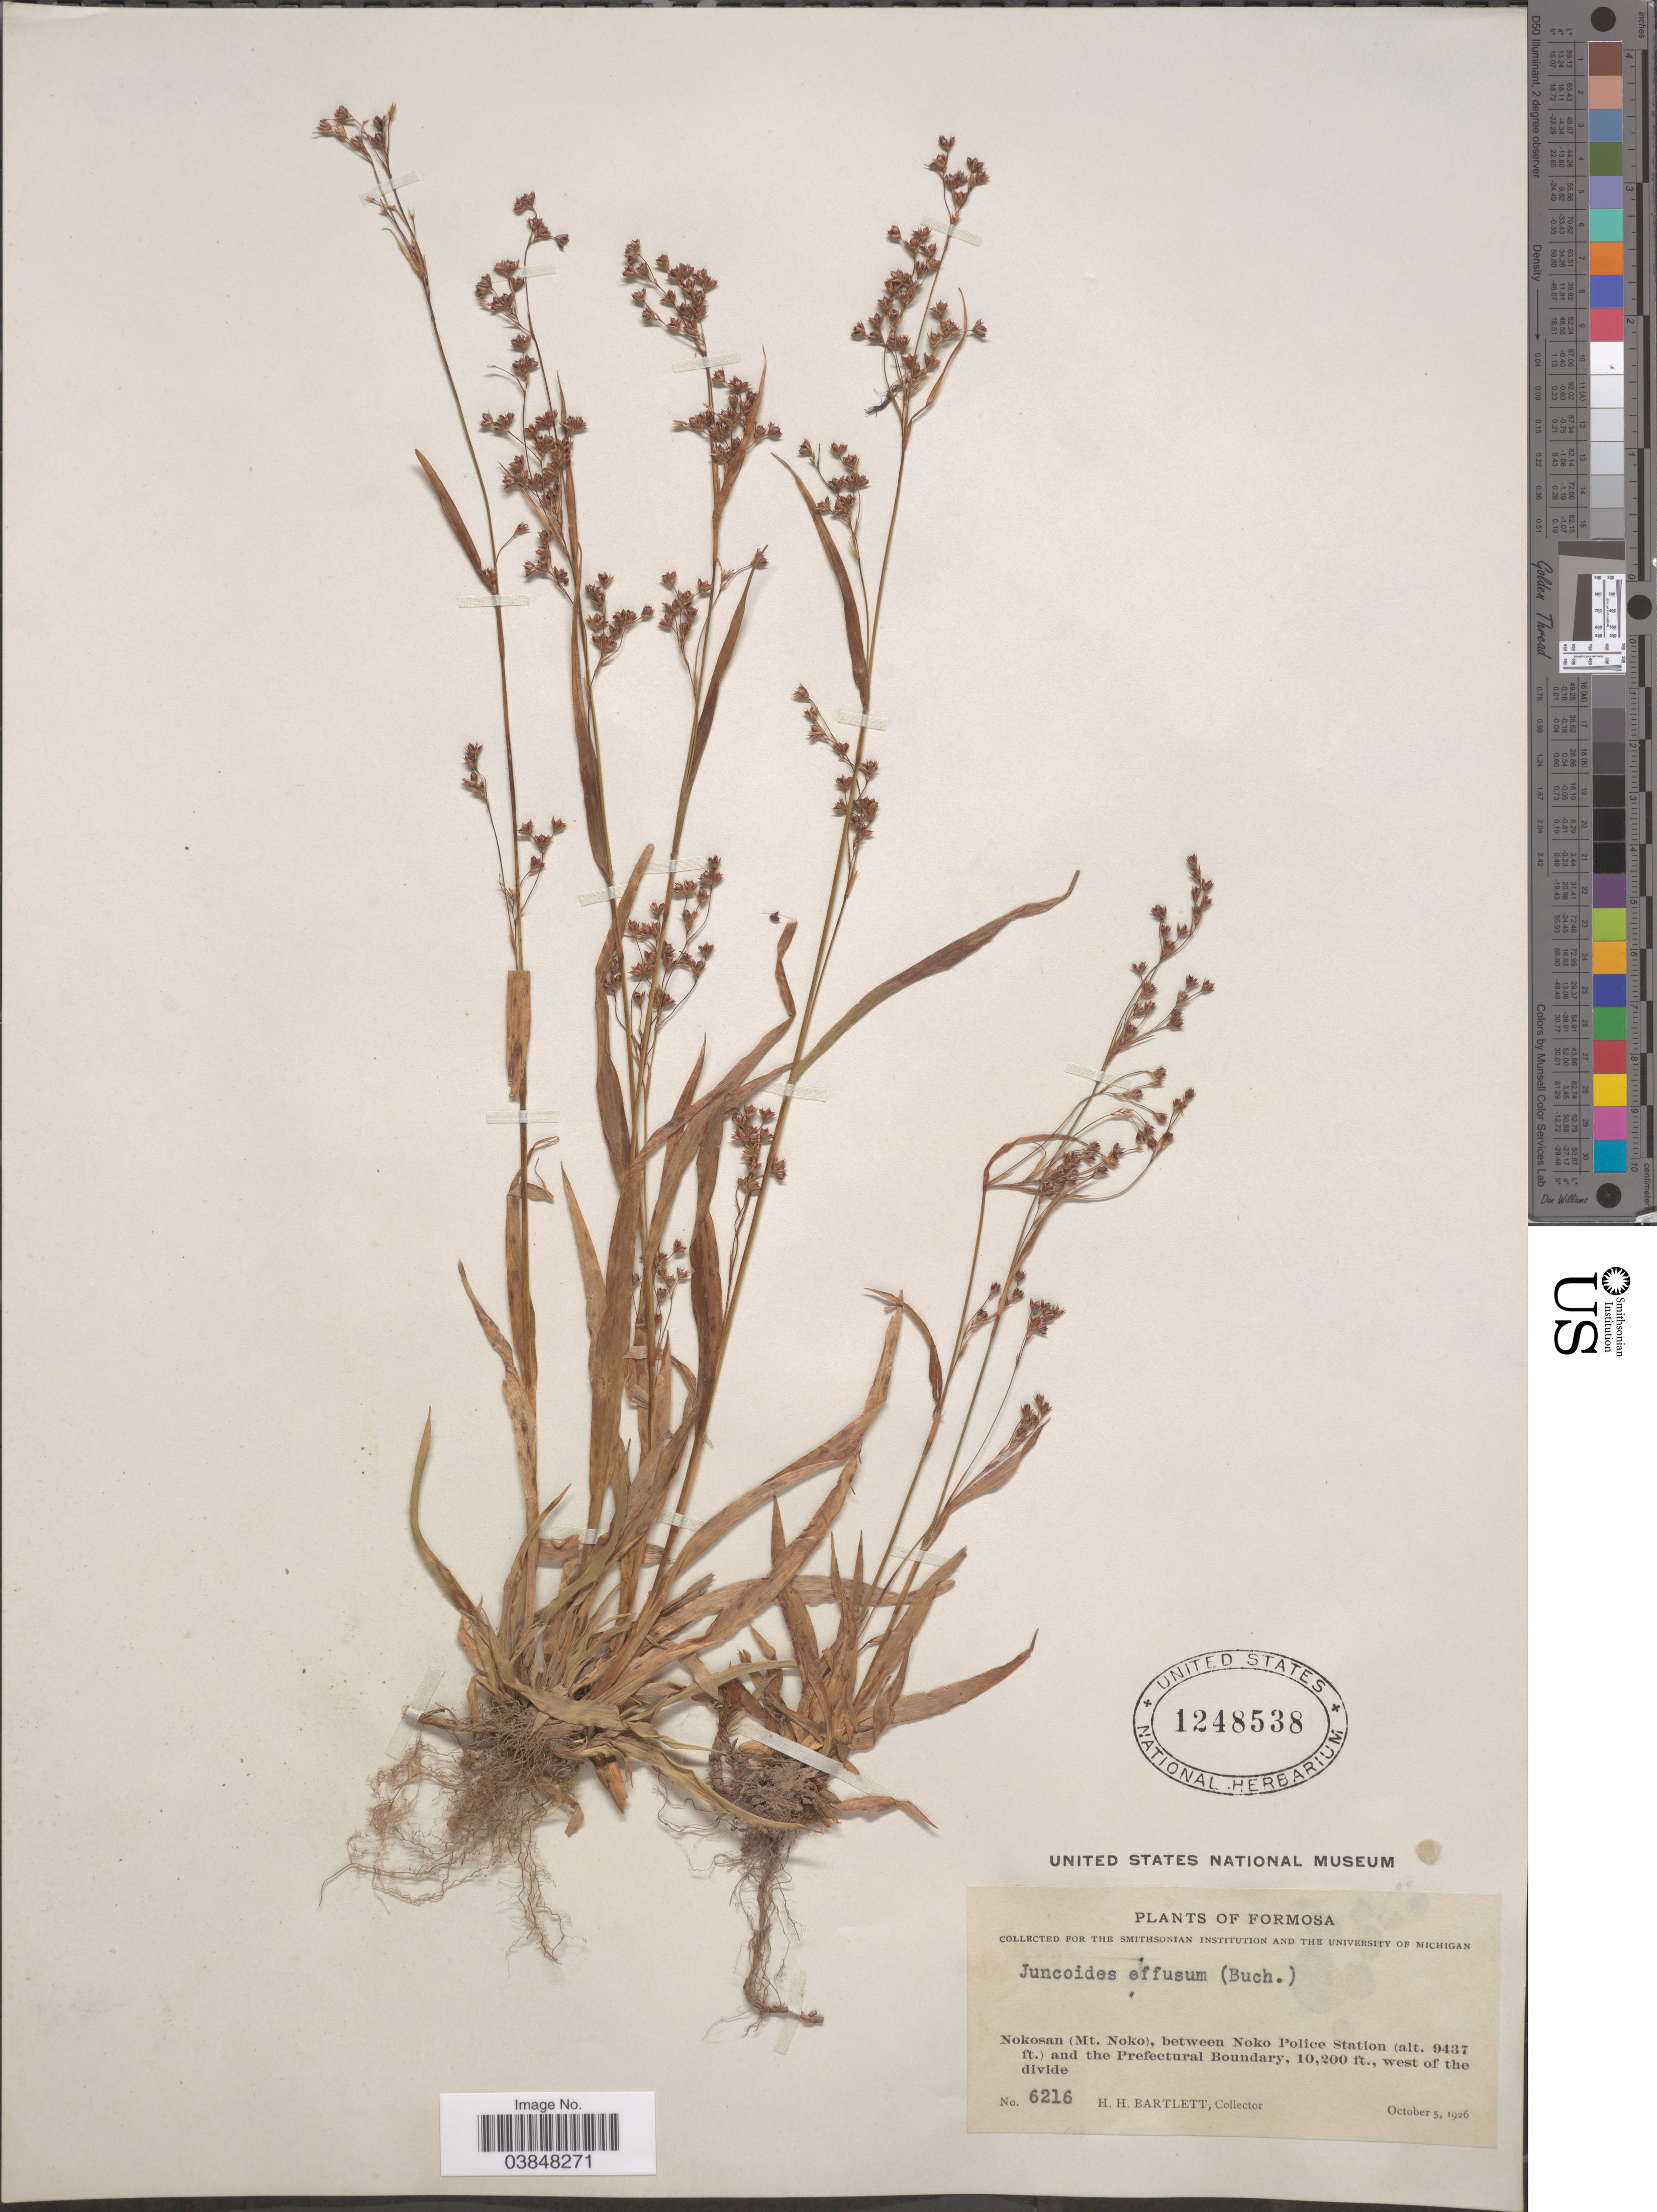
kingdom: Plantae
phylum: Tracheophyta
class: Liliopsida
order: Poales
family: Juncaceae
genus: Luzula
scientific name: Luzula effusa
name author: Buchenau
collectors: H. H. Bartlett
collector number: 6216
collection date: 1926-10-05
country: Taiwan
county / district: Hualien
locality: Formosa. Nokosan (Mt. Noko), between Noko Police Station and the Prefectural Boundary, west of the divide.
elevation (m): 2876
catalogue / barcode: US 1248538